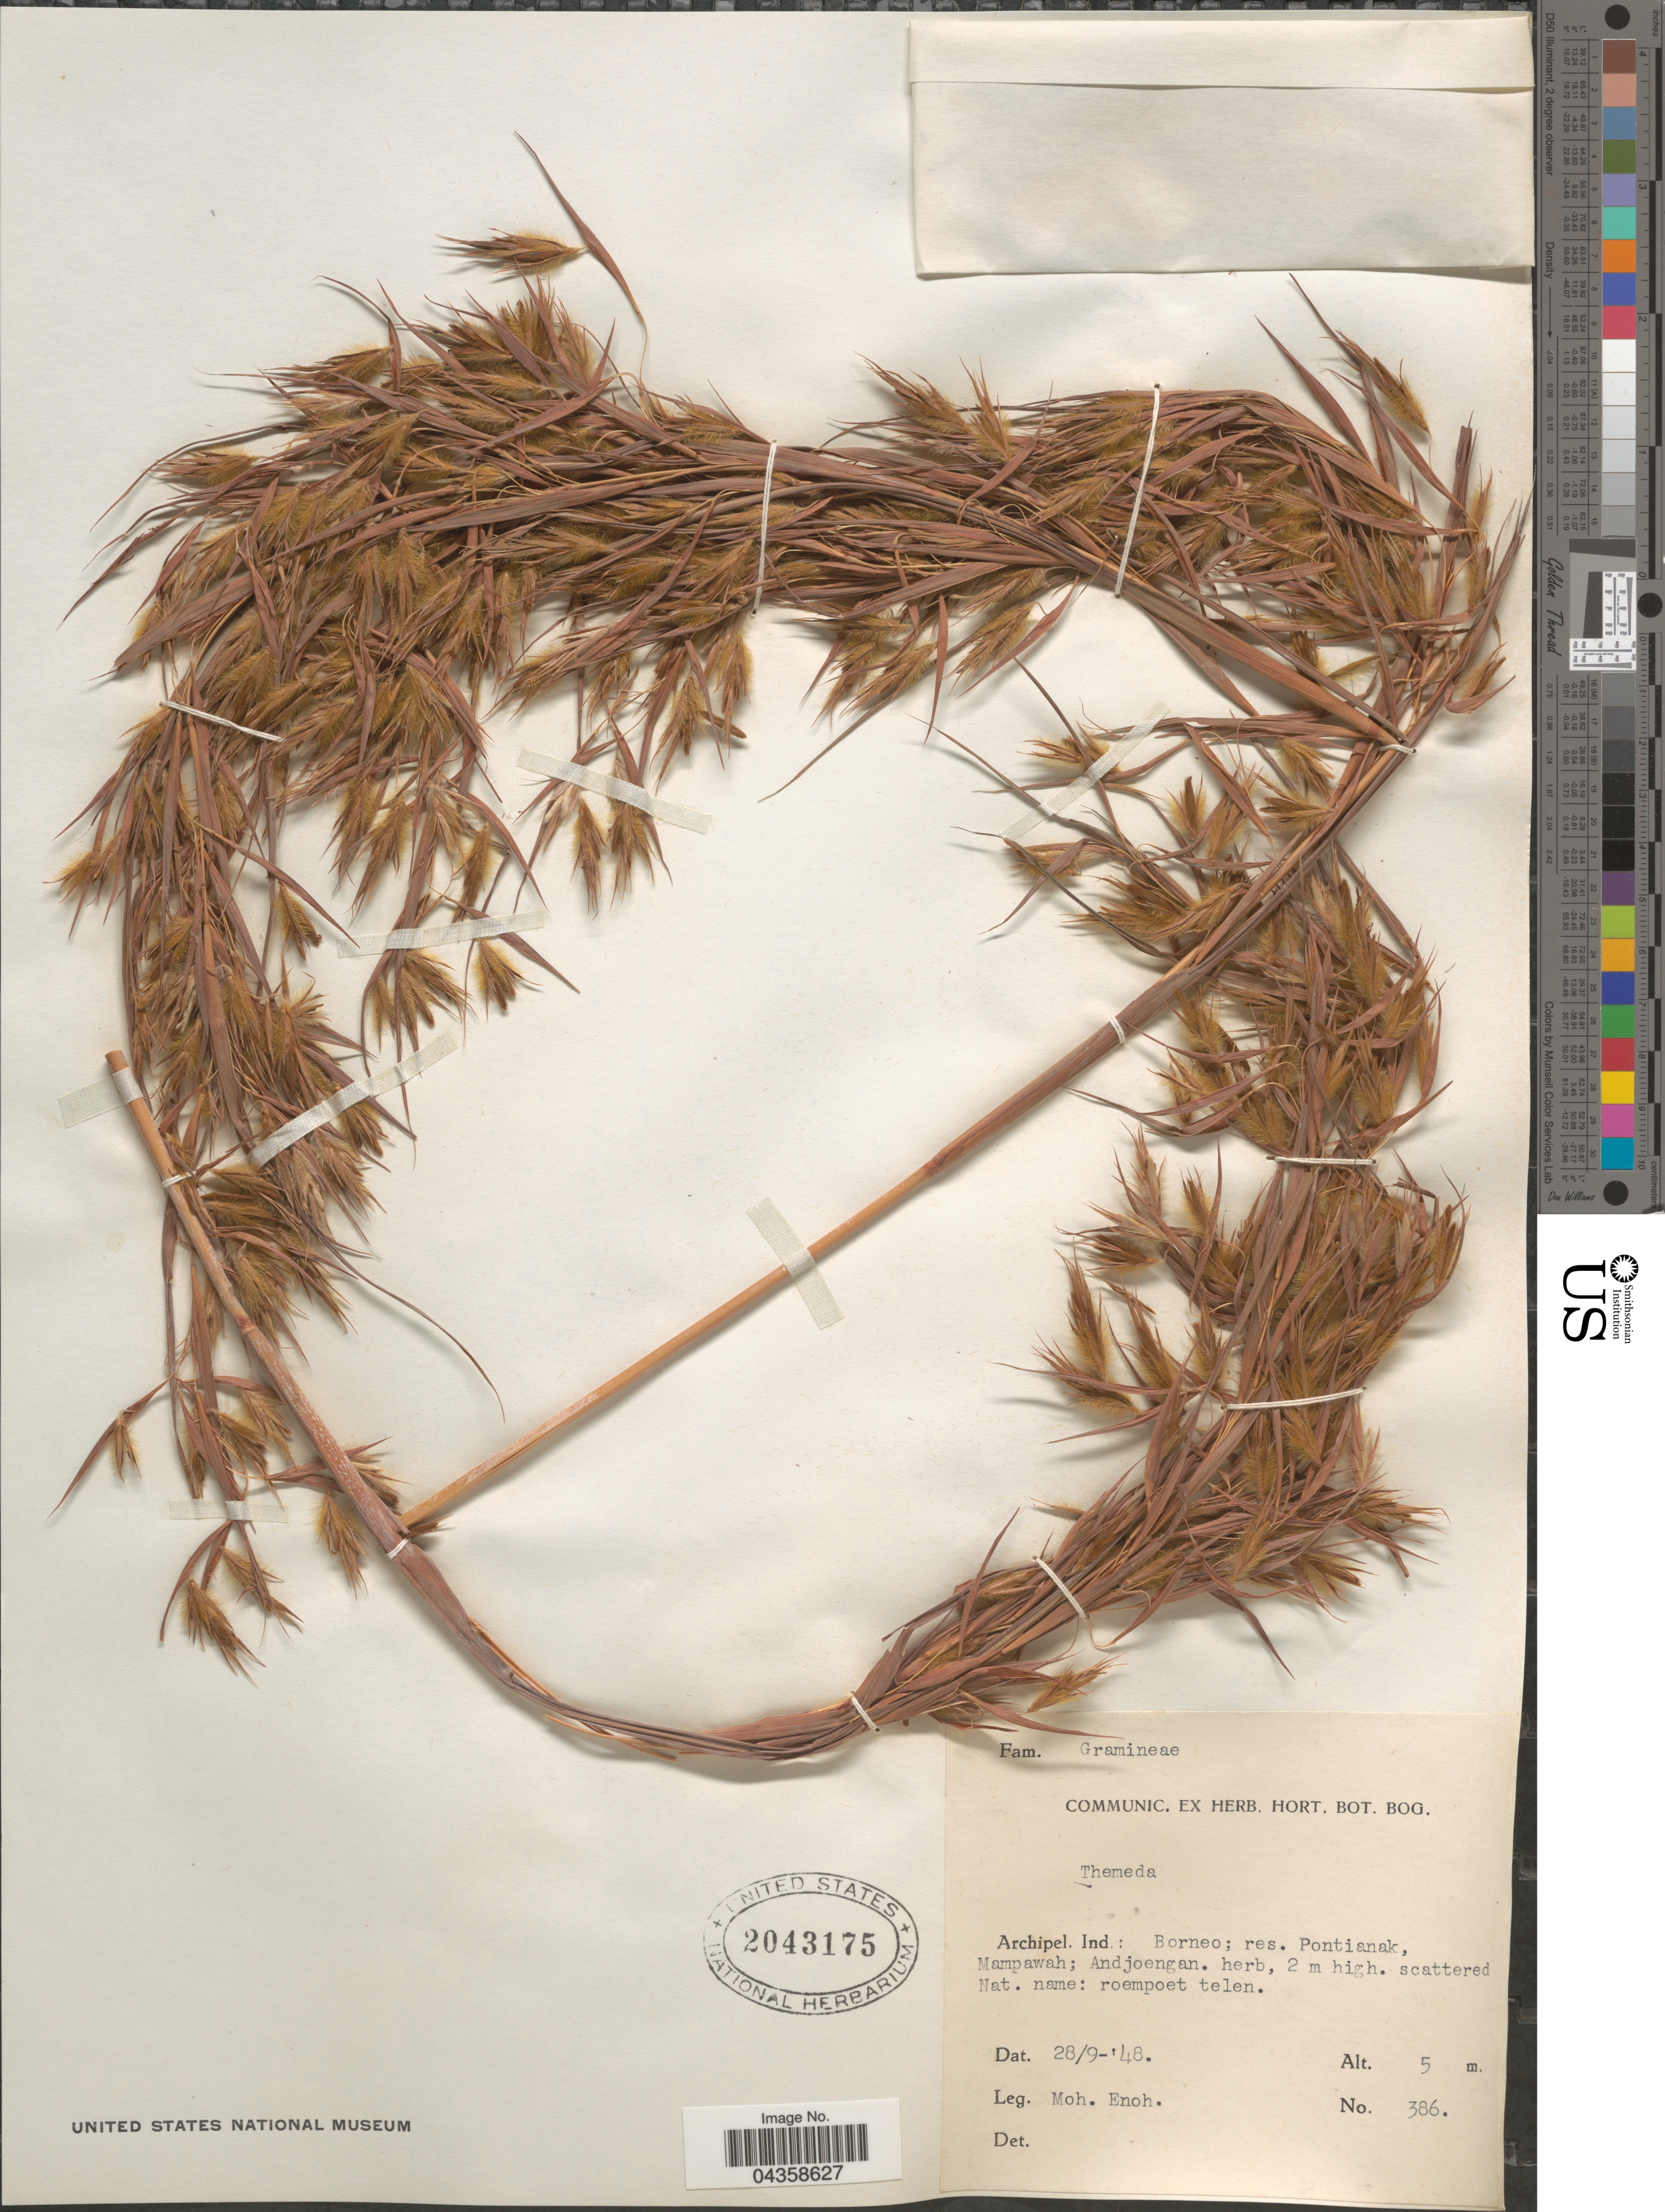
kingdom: Plantae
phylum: Tracheophyta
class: Liliopsida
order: Poales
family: Poaceae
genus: Themeda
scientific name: Themeda sp.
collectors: M. Enoh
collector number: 386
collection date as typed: Transcribed d/m/y: 28/9/48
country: Indonesia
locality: Archipel. Ind.: Borneo; res. Pontianak, Mampawah; Andjoengan.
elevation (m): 5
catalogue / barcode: US 2043175